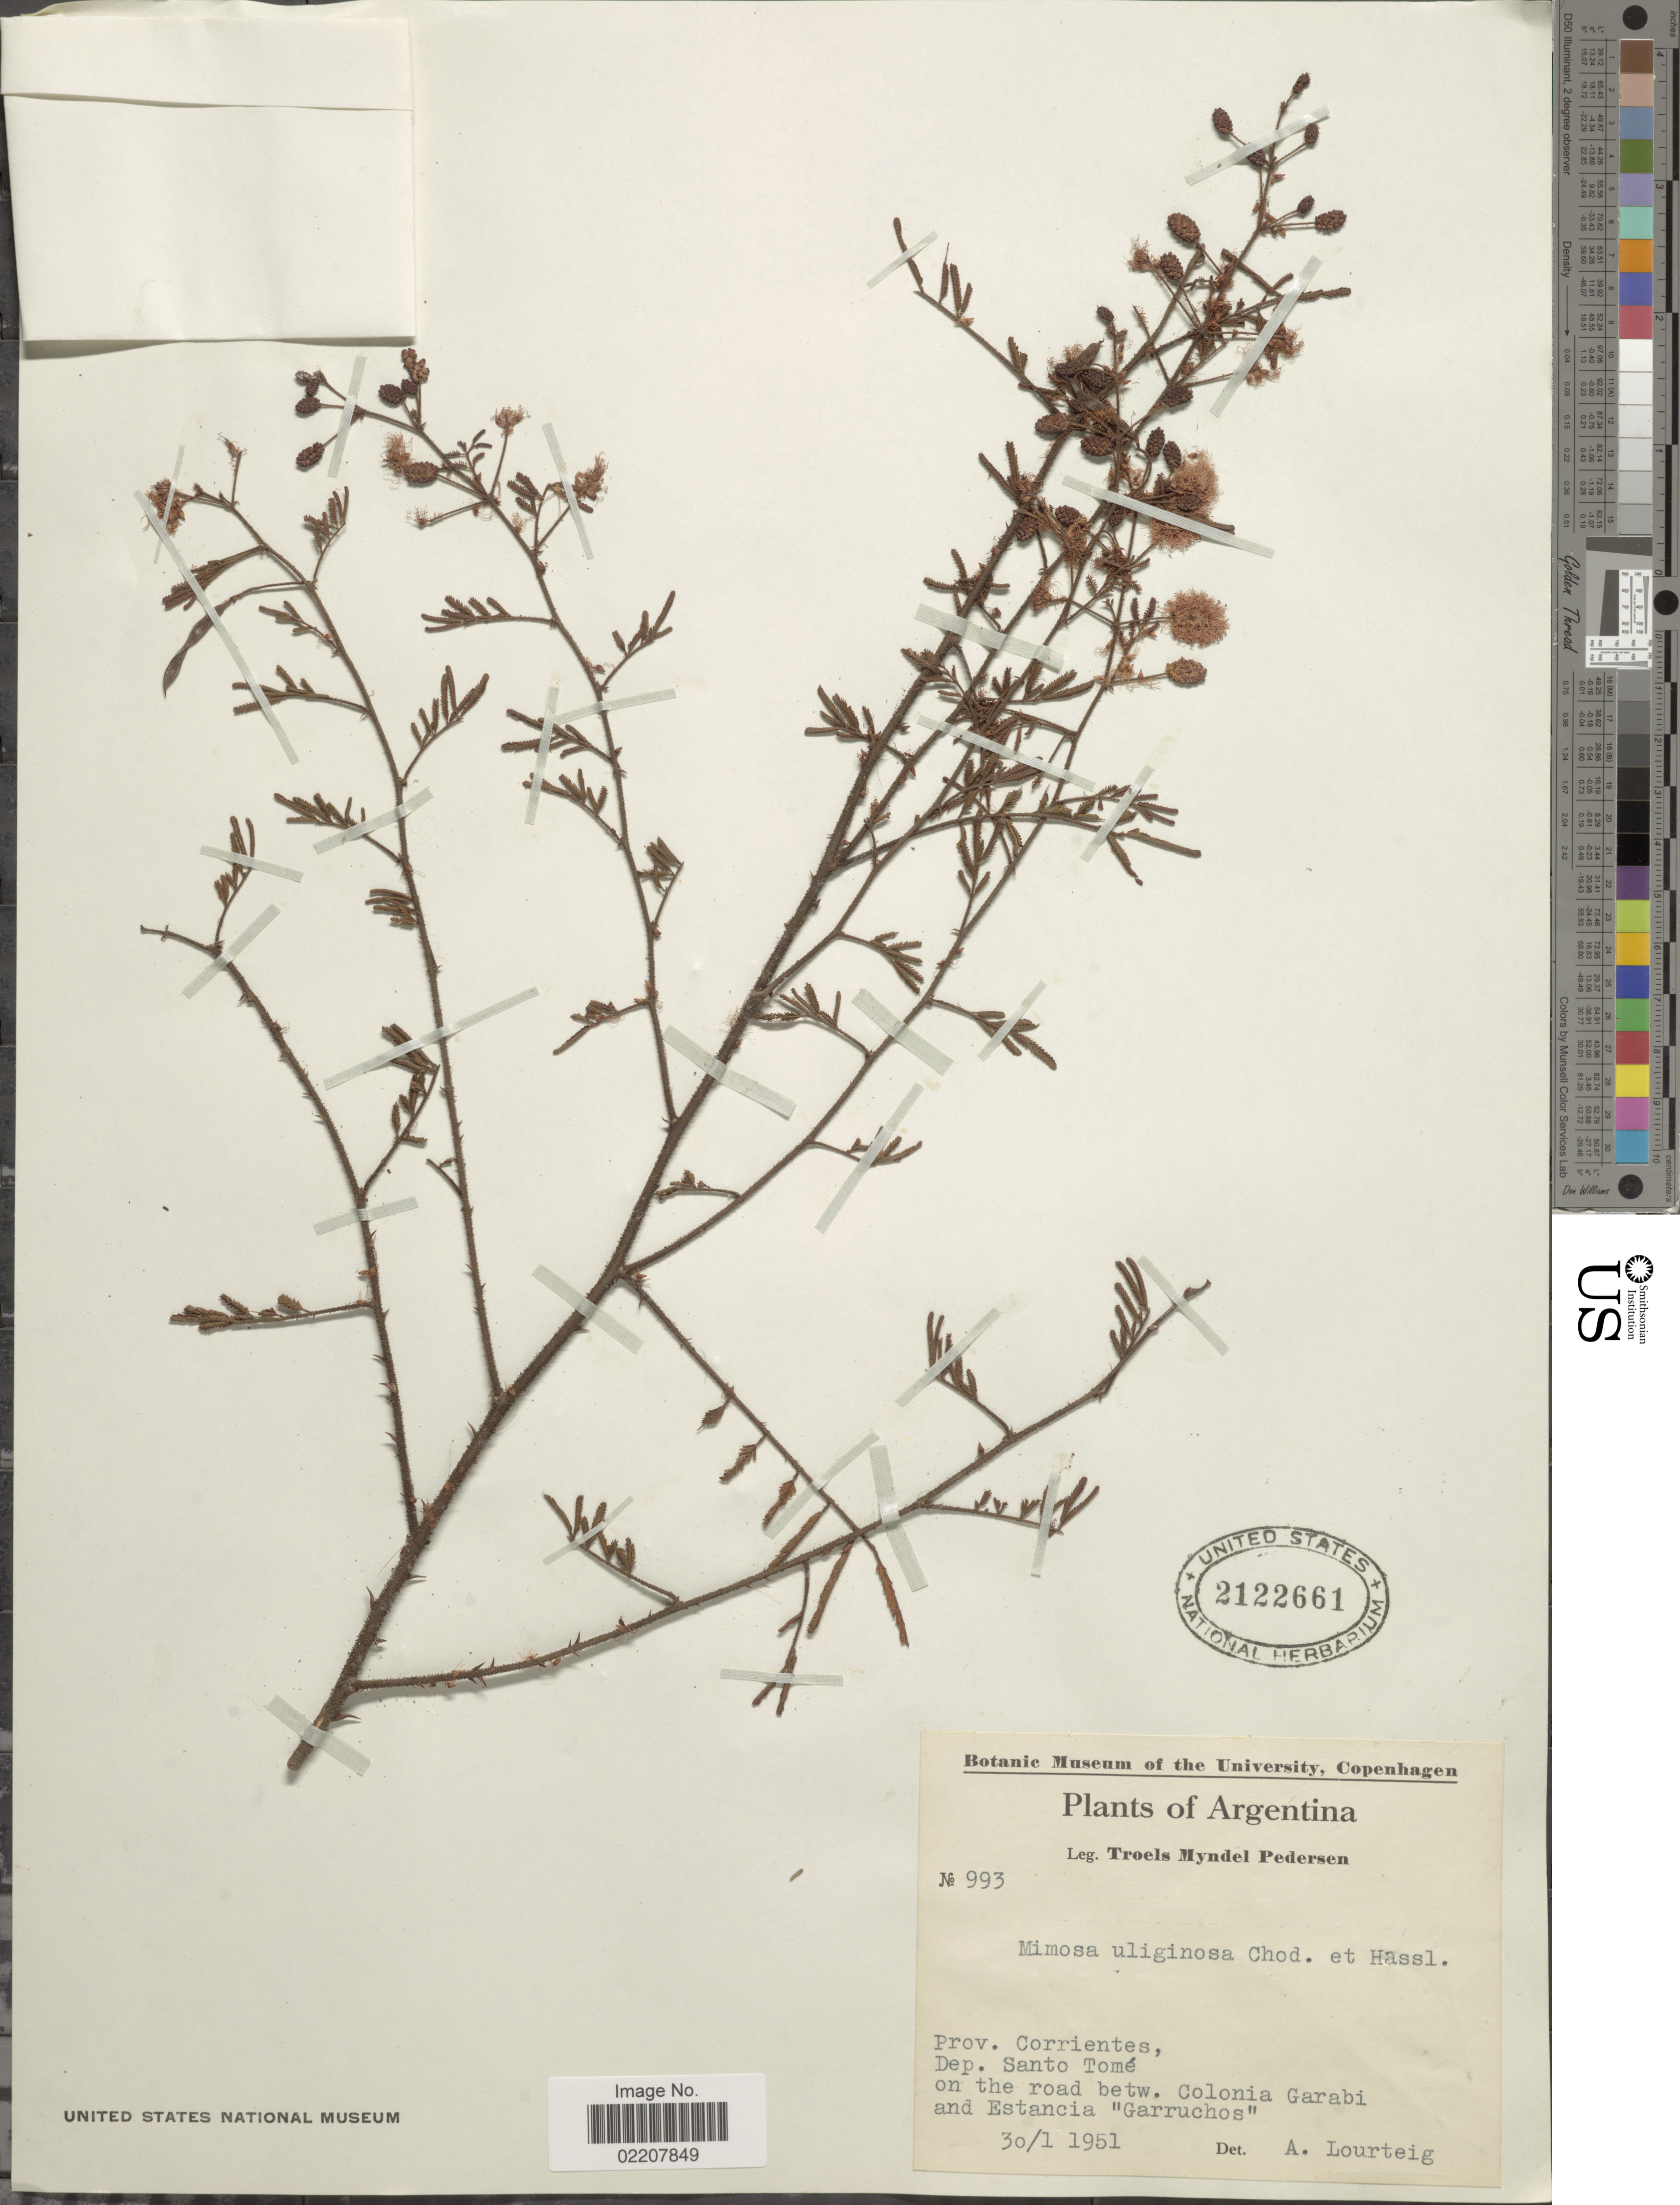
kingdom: Plantae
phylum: Tracheophyta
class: Magnoliopsida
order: Fabales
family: Fabaceae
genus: Mimosa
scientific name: Mimosa uliginosa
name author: Chodat & Hassl.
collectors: T. Pederson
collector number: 993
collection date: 1951-01-30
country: Argentina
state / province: Corrientes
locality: Dep. Santo Tome, on the road betw. Colonia Garabi and Estancia Garruchos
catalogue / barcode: US 2122661